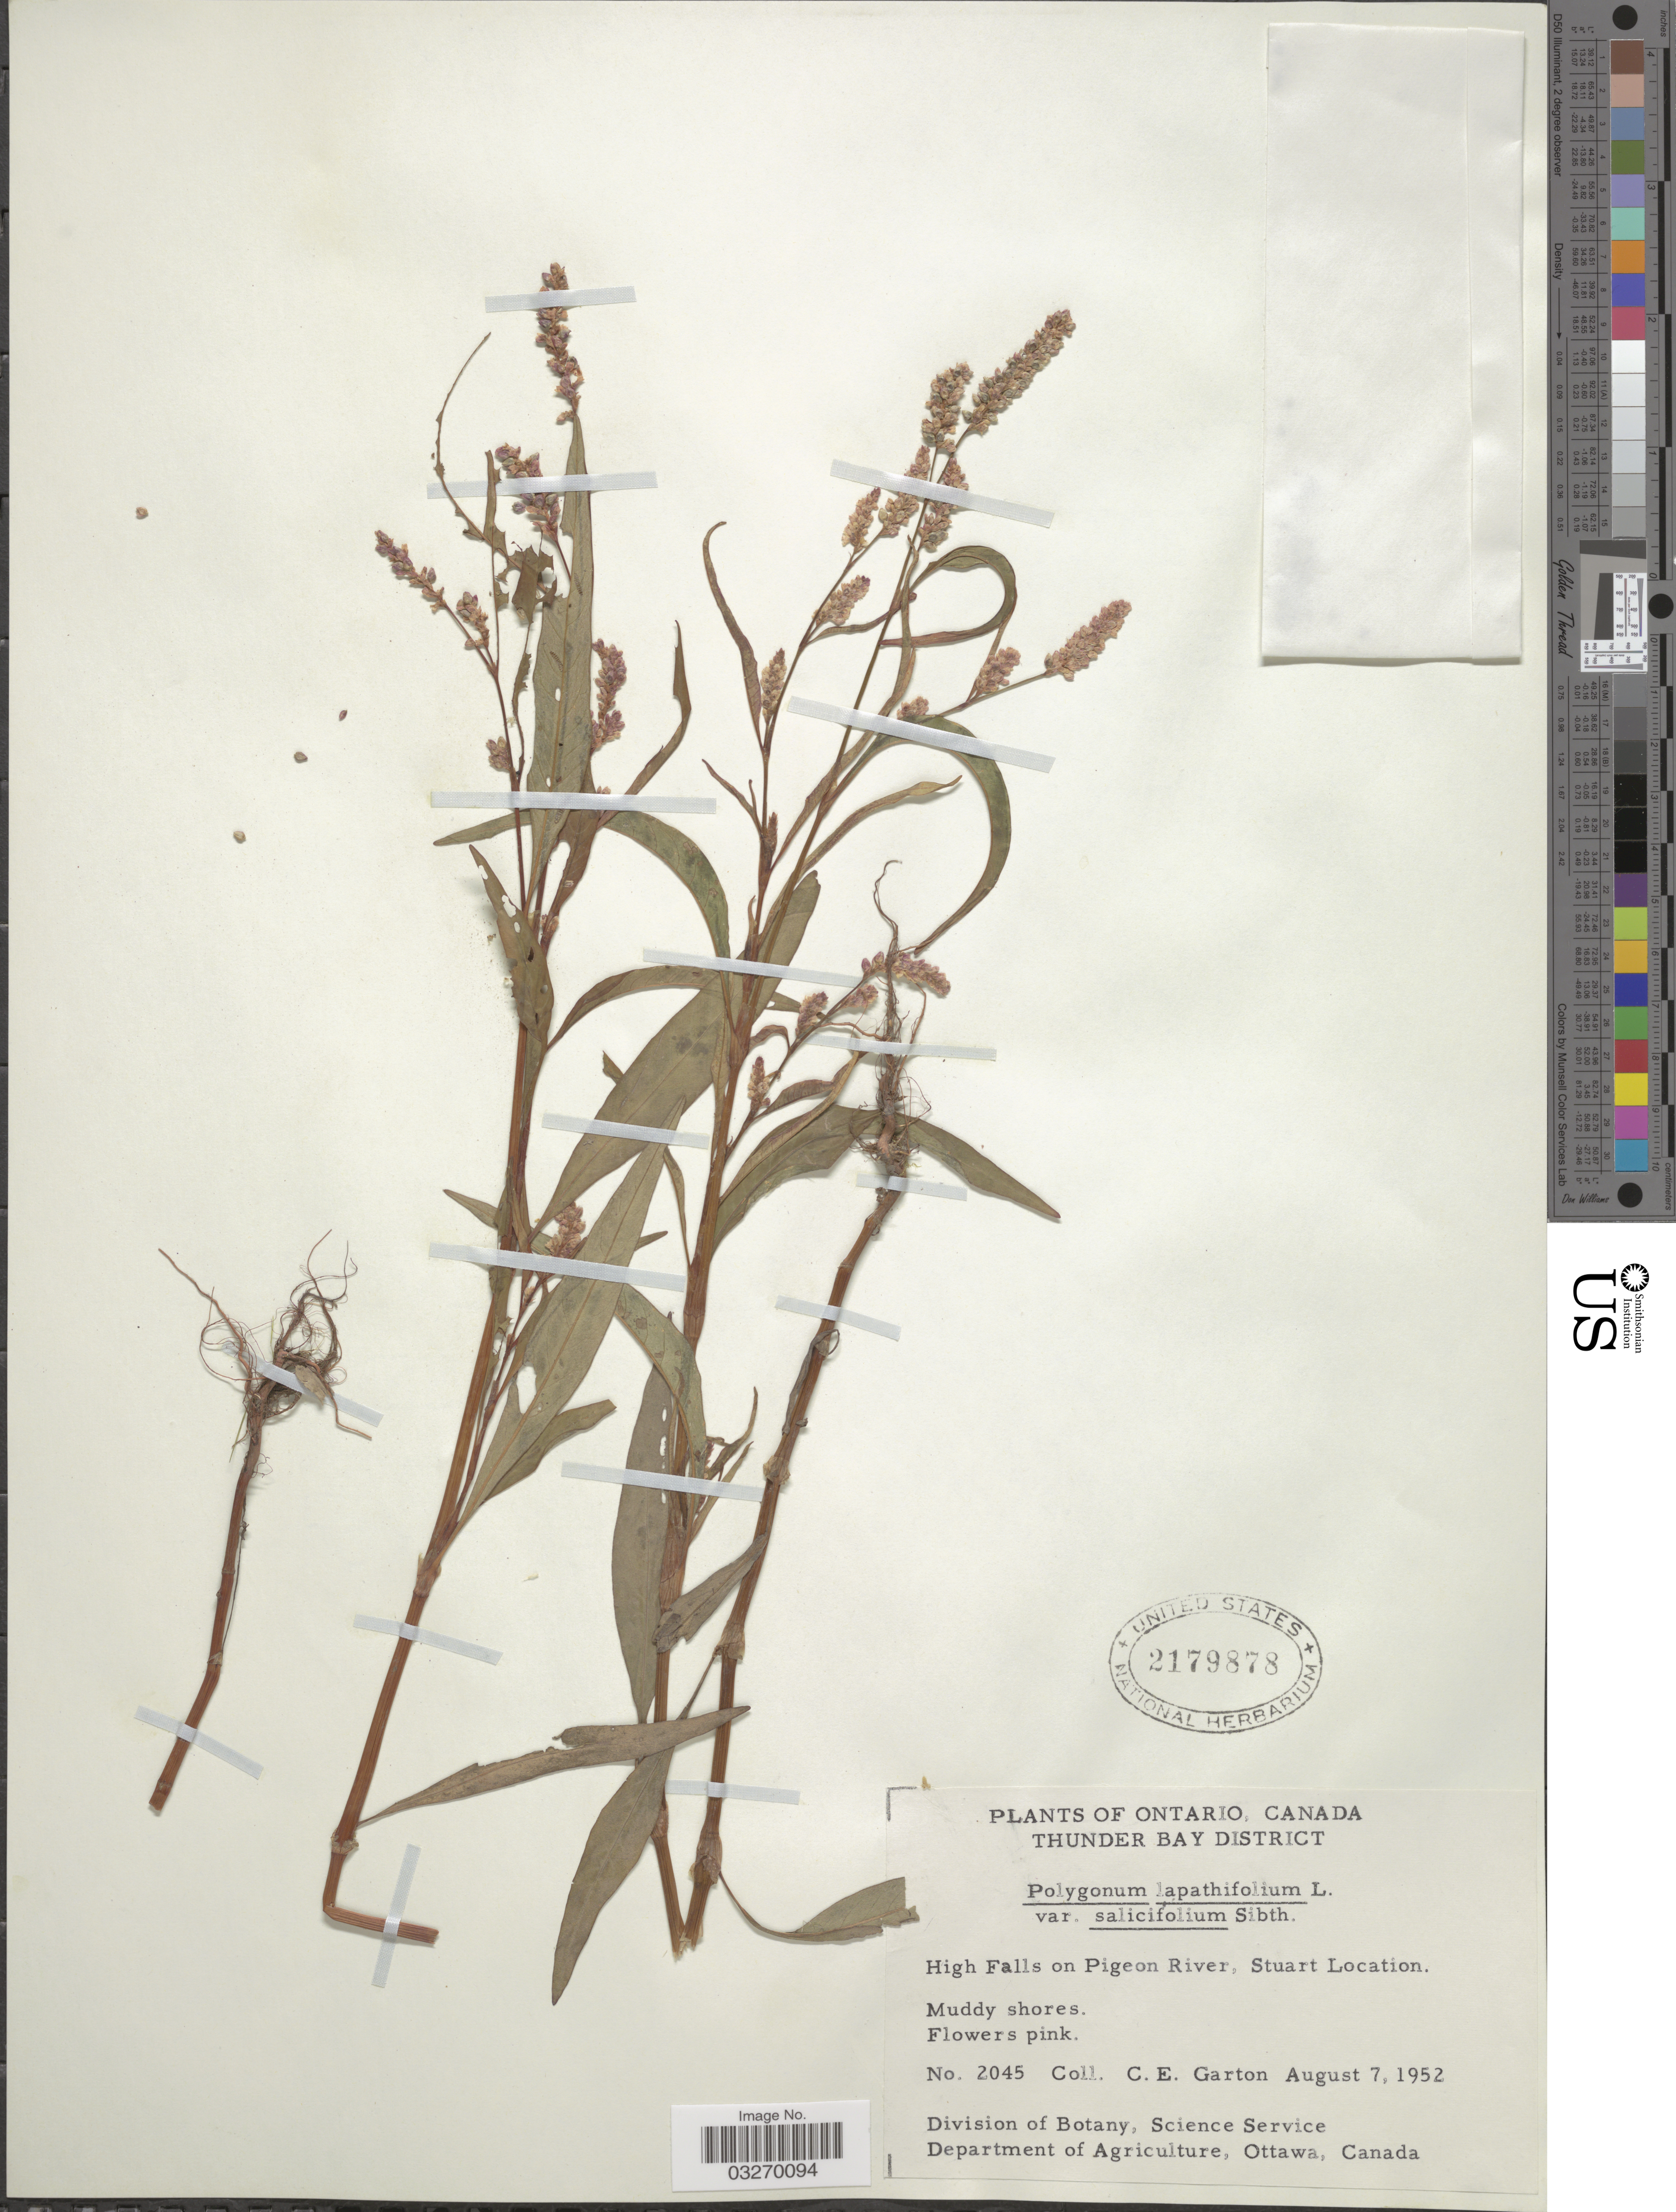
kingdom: Plantae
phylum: Tracheophyta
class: Magnoliopsida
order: Caryophyllales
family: Polygonaceae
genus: Persicaria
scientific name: Persicaria lapathifolia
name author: (L.) Delarbre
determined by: Atha, D. E.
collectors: C. E. Garton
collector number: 2045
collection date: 1952-08-07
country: Canada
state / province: Ontario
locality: Thunder Bay District. High Falls on Pigeon River, Stuart Location.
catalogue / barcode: US 2179878